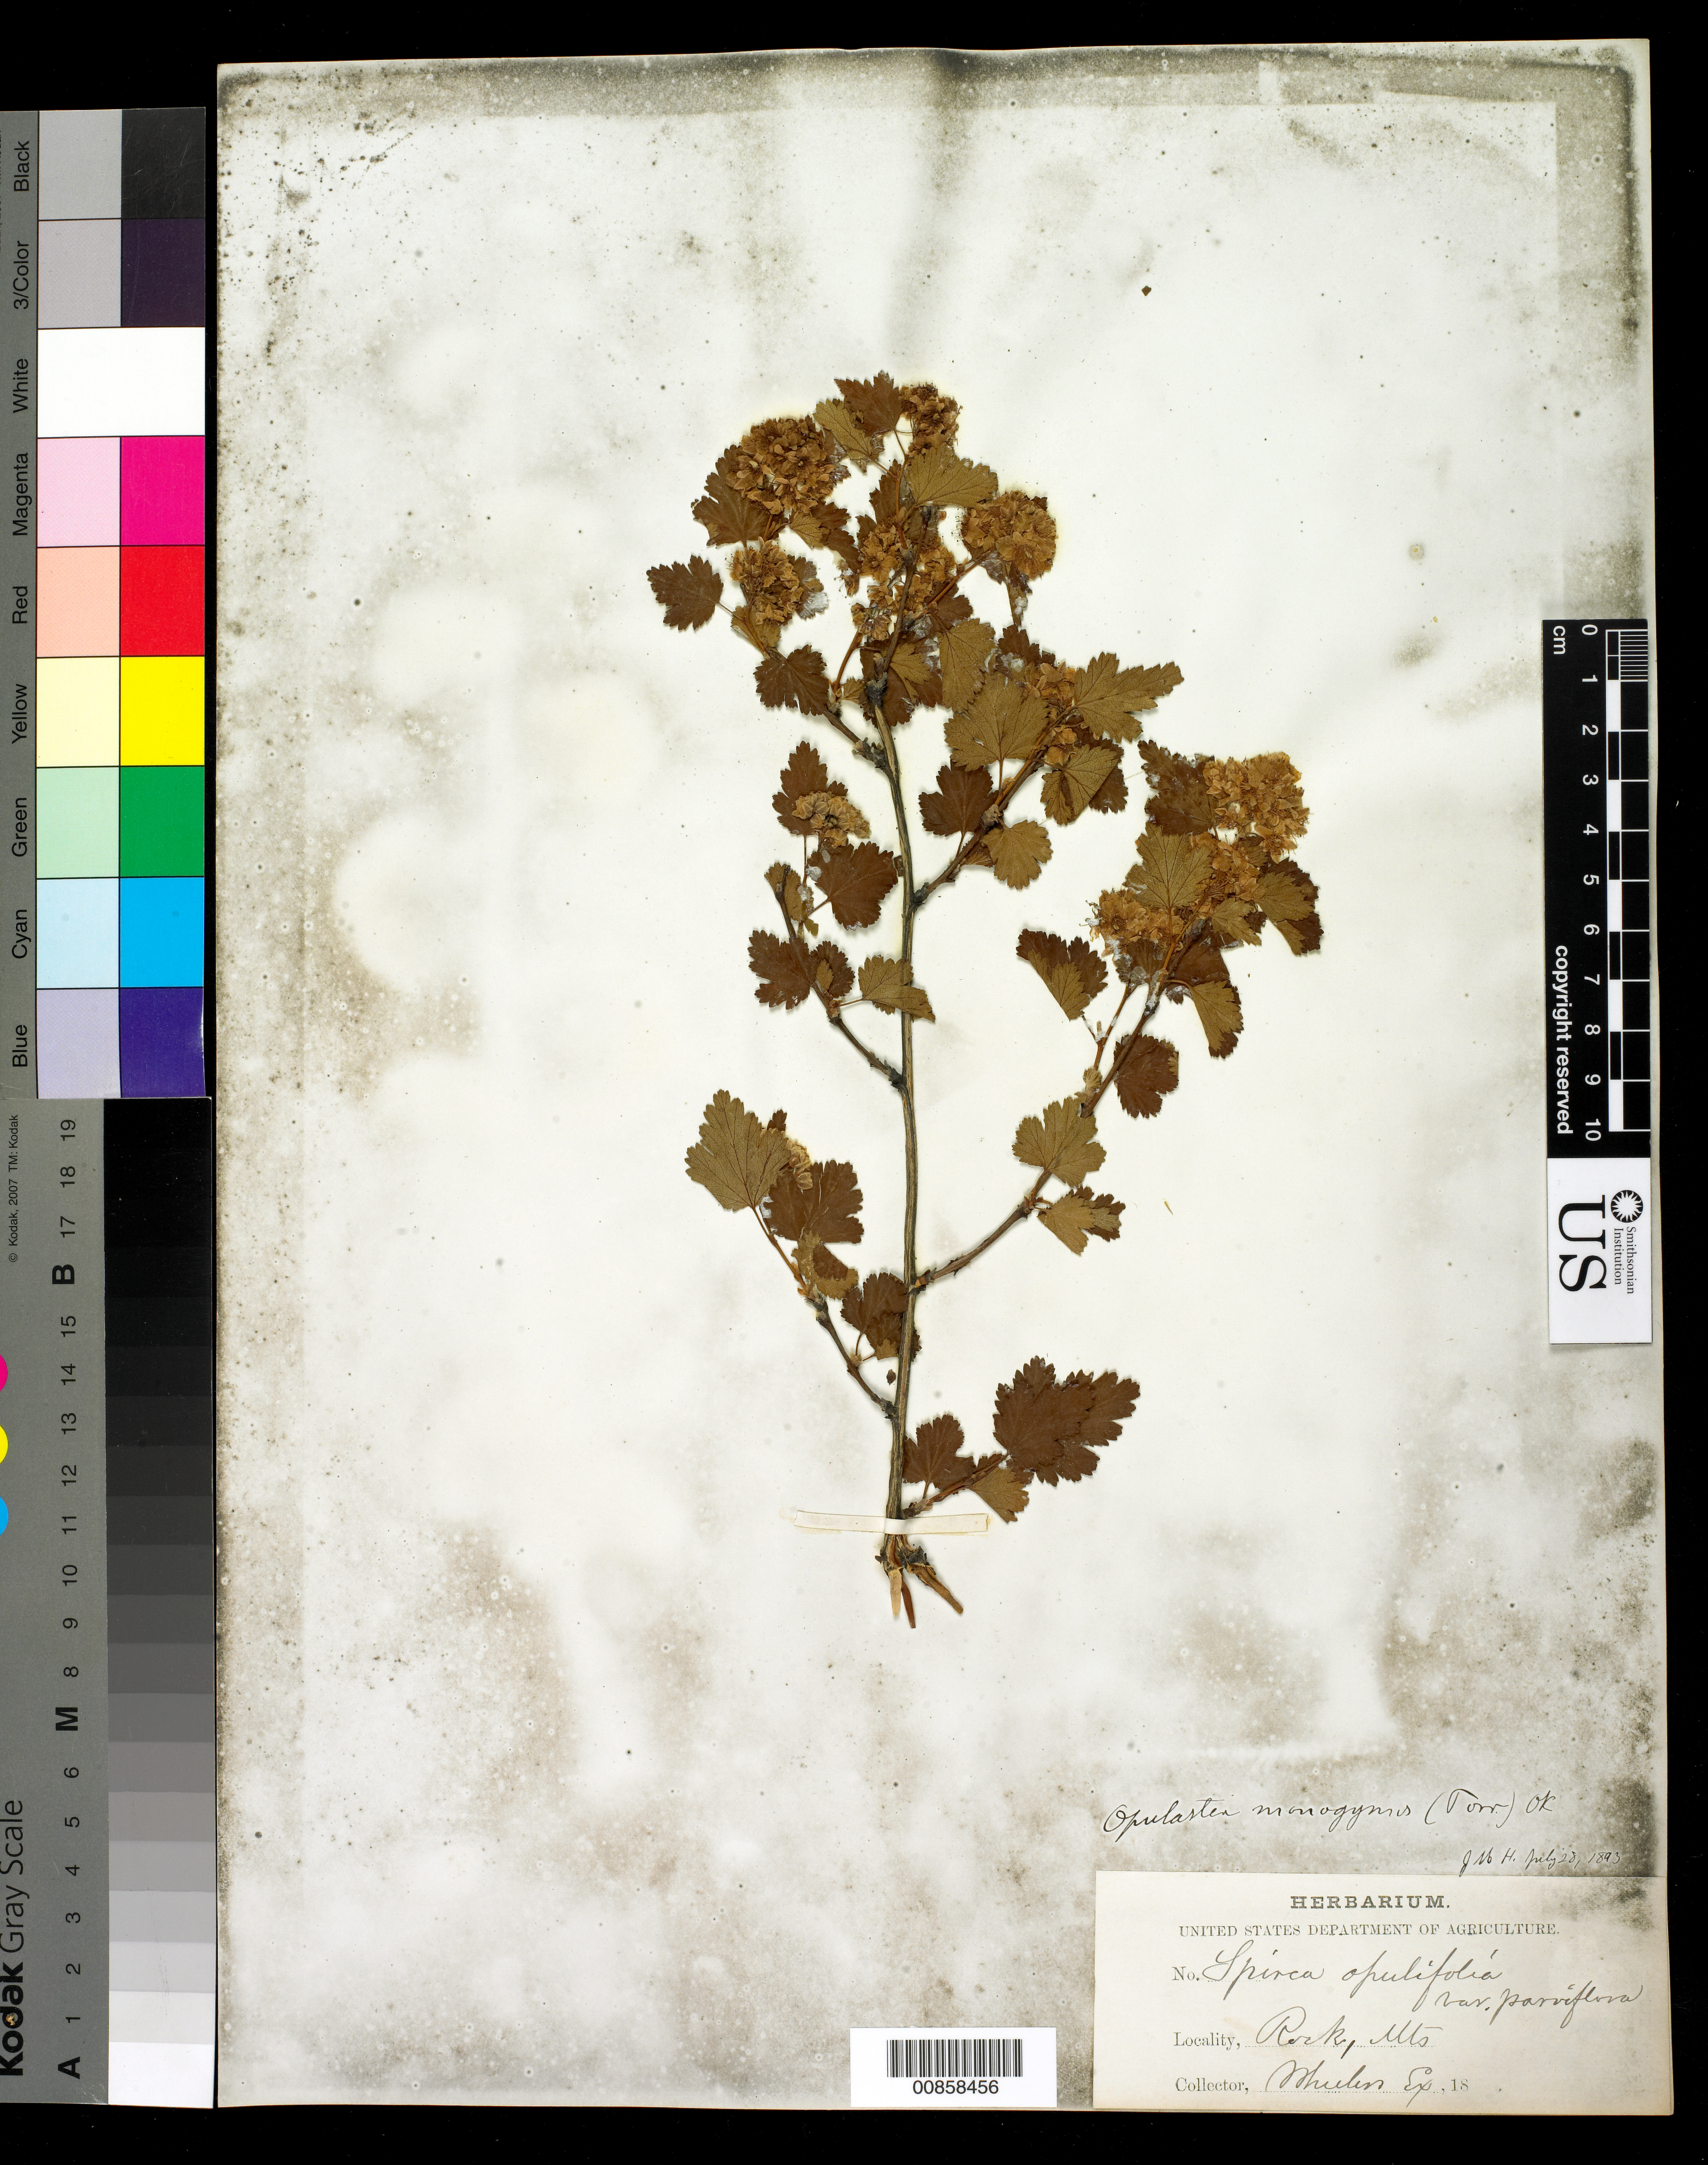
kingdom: Plantae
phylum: Tracheophyta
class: Magnoliopsida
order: Rosales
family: Rosaceae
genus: Physocarpus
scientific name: Physocarpus monogynus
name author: (Torr.) J.M. Coult.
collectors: -- Wheeler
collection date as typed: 18--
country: United States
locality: Rocky Mts.